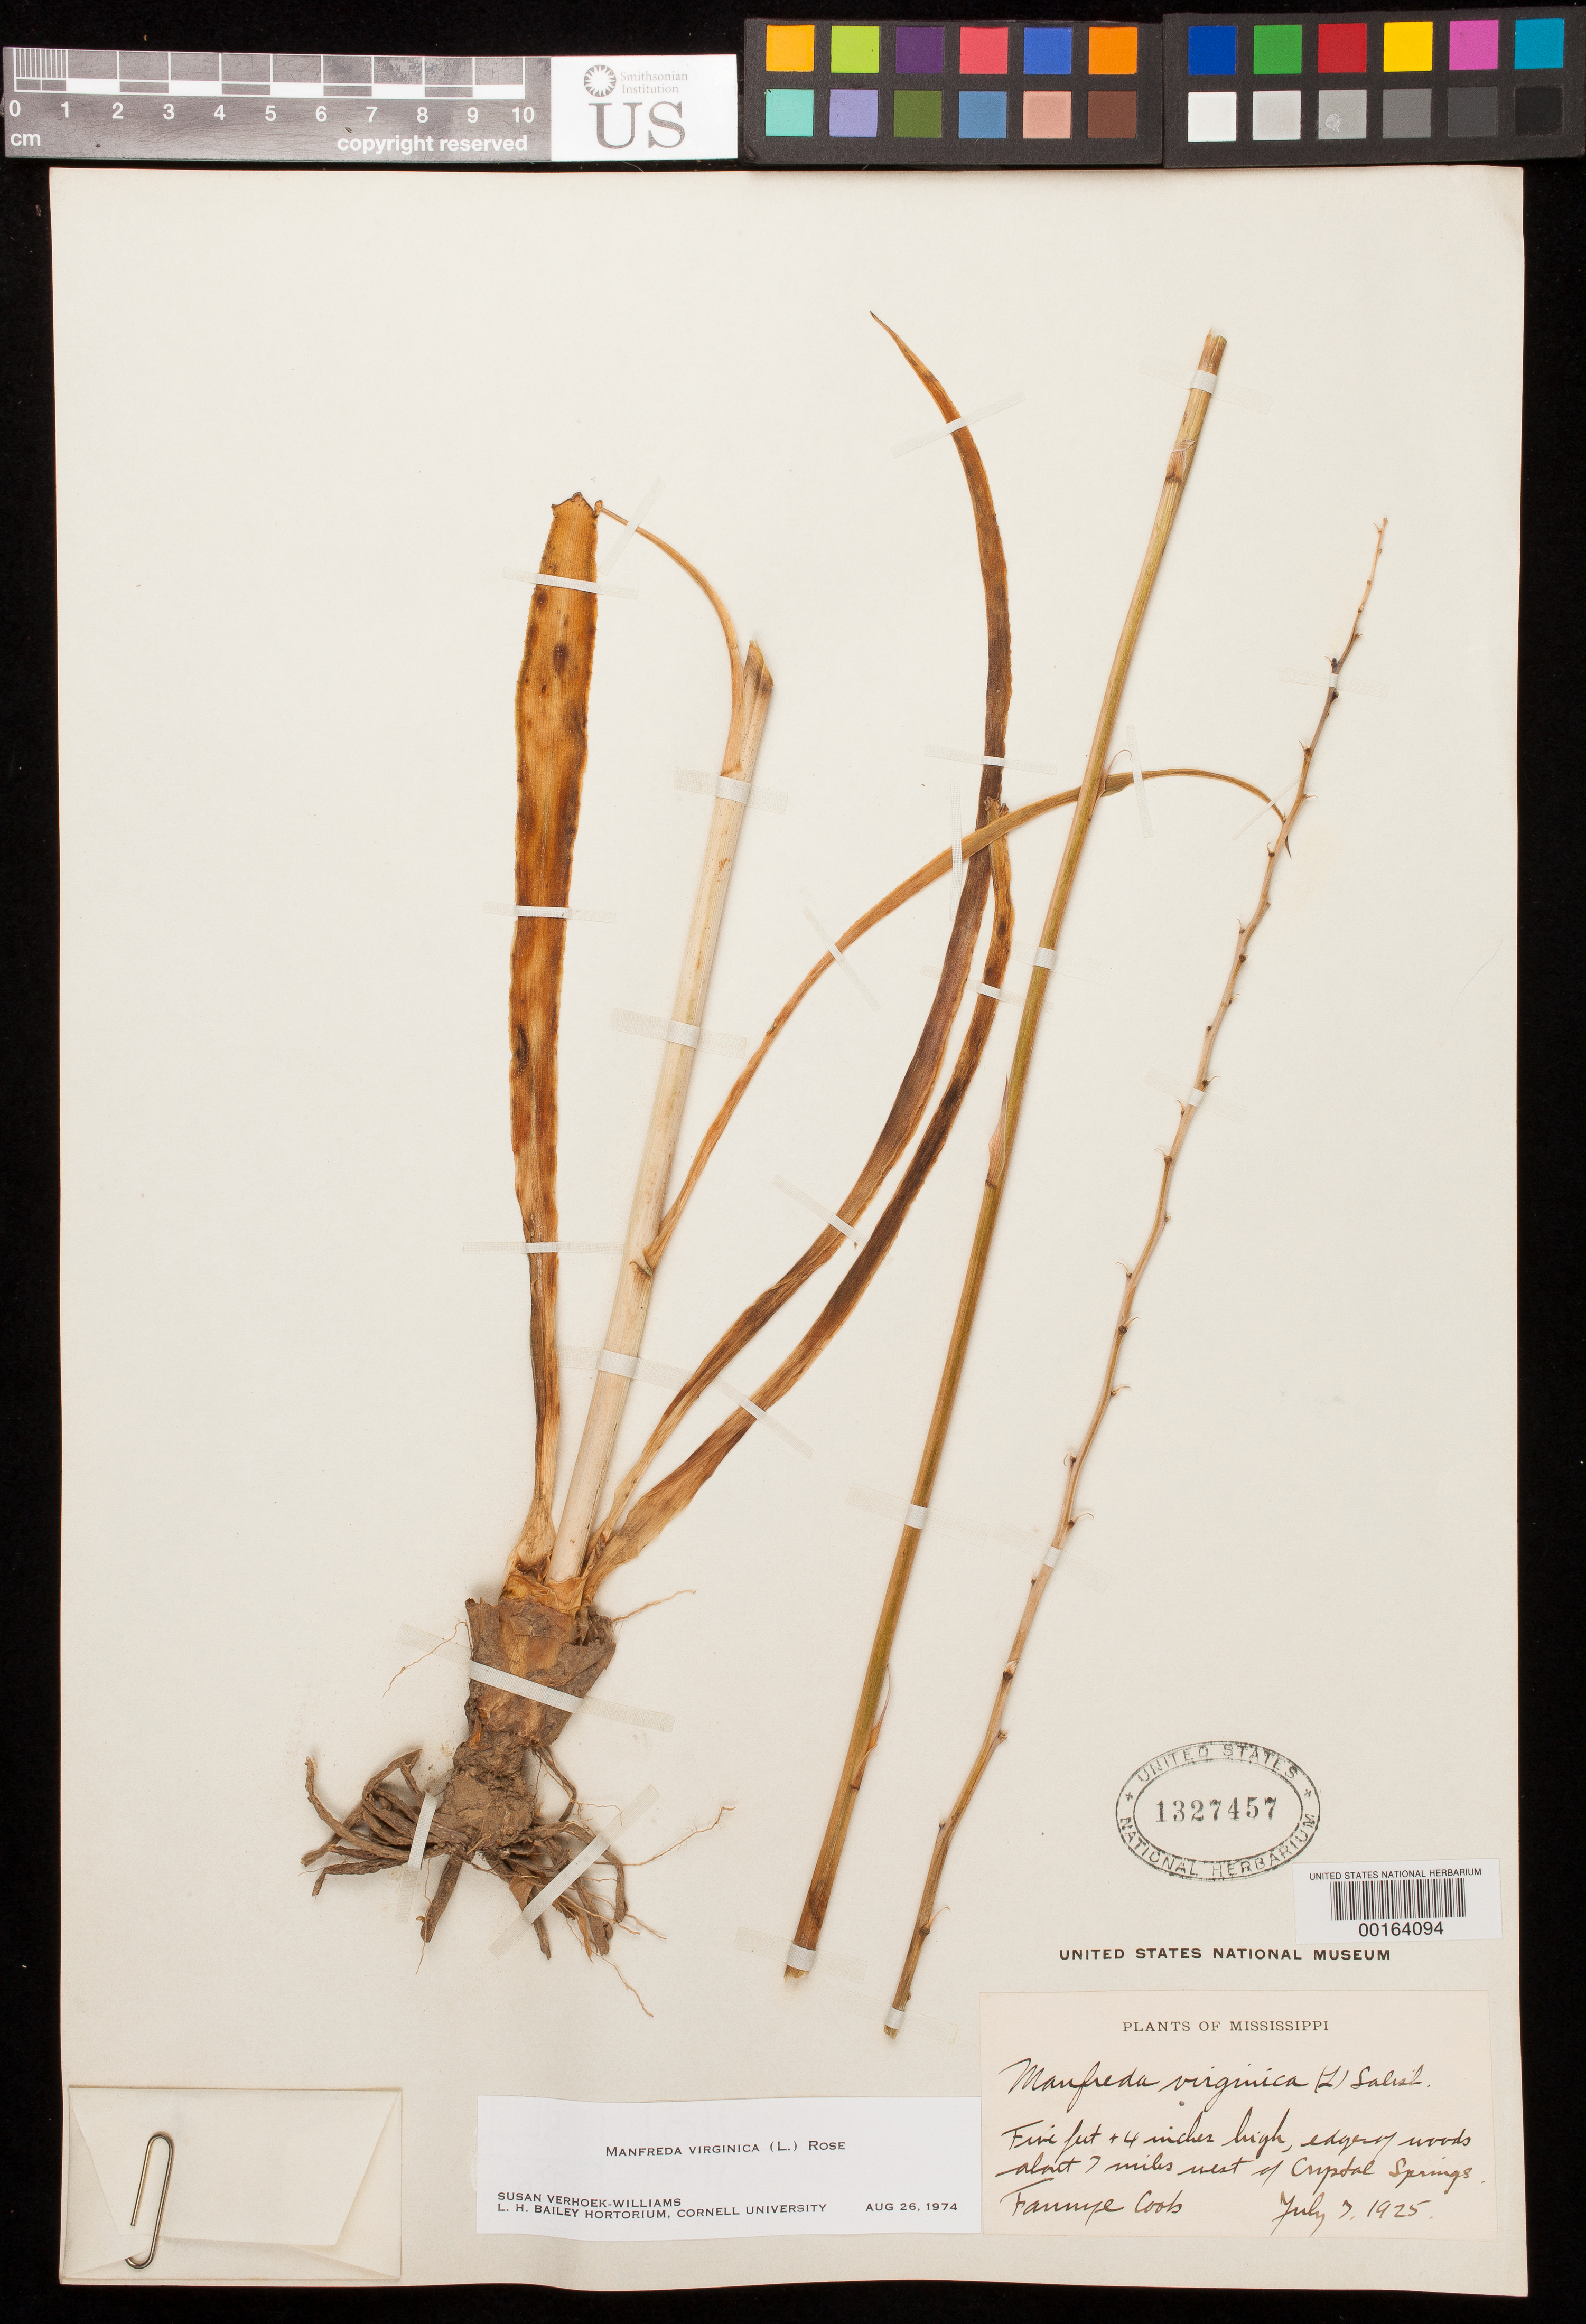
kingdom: Plantae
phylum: Tracheophyta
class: Liliopsida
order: Asparagales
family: Asparagaceae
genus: Manfreda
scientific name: Manfreda virginica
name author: (L.) Salisb. ex Rose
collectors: F. A. Cook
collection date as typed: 07 Jul 1925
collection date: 1925-07-07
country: United States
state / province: Mississippi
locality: About 7 mi w of crystal springs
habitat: Edge of woods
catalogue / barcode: US 1327457